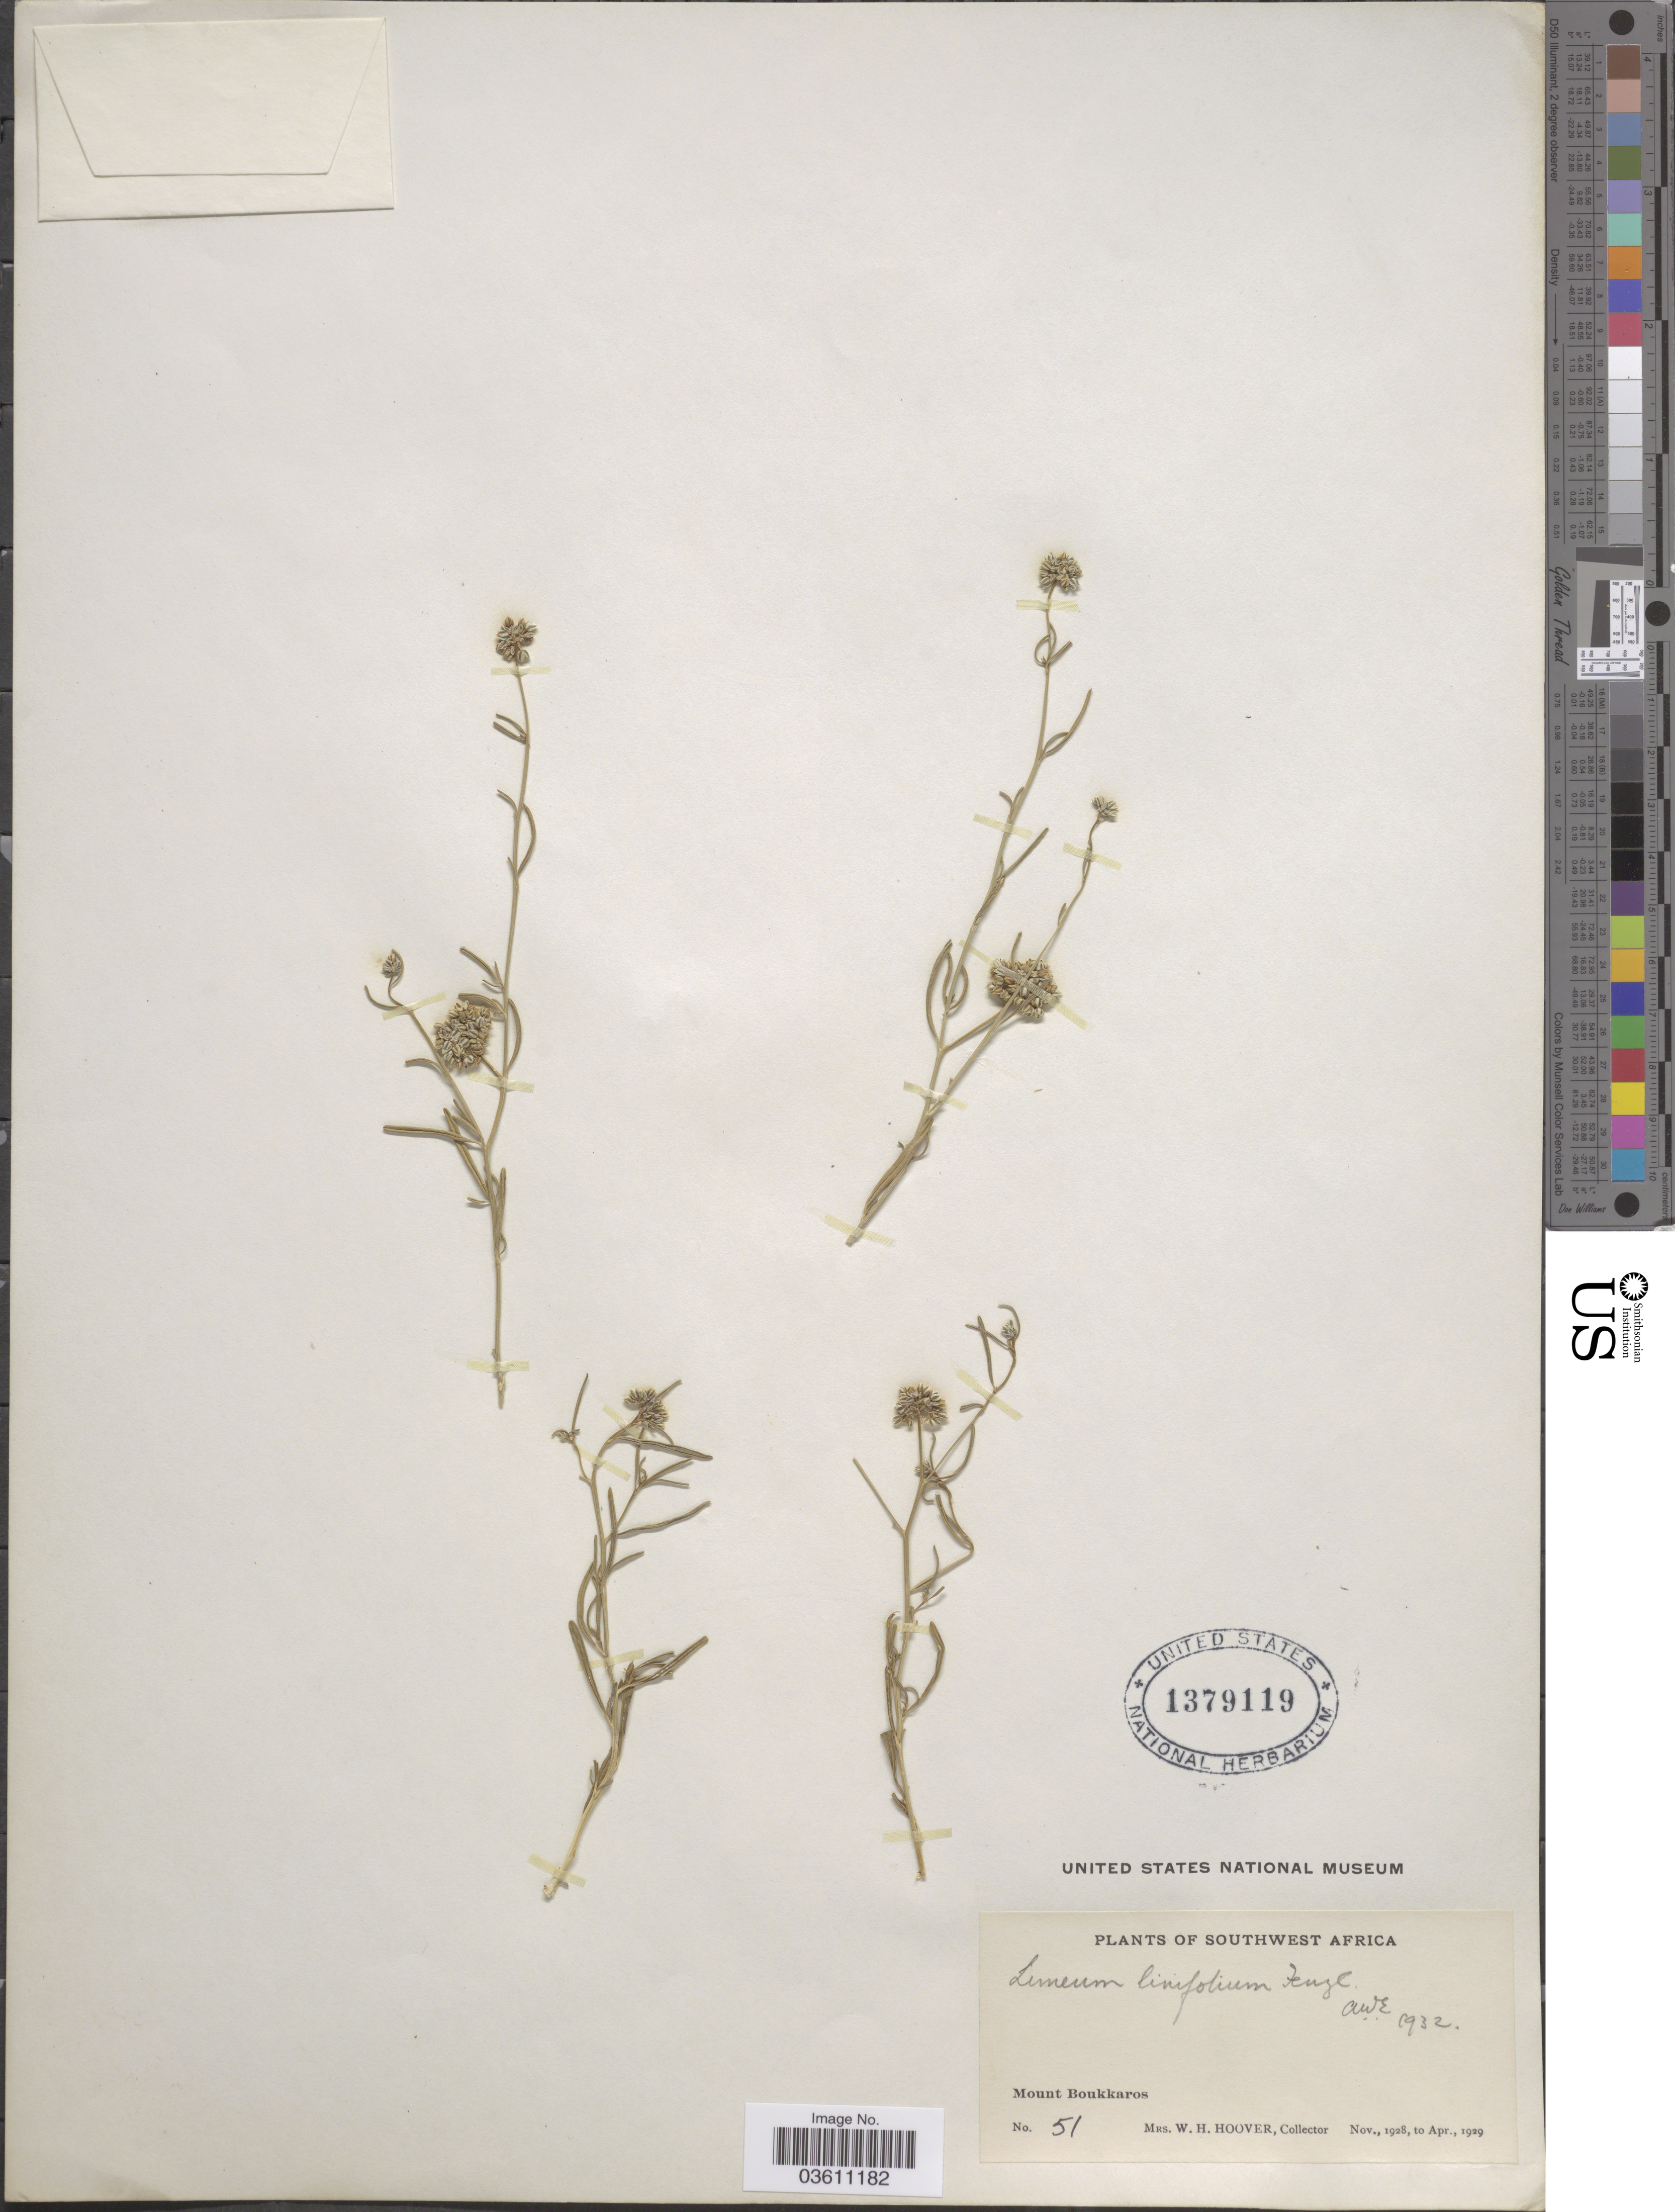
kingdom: Plantae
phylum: Tracheophyta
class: Magnoliopsida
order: Caryophyllales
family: Limeaceae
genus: Limeum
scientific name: Limeum linifolium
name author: Fenzl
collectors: W. H. Hoover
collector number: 51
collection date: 1928-11/1929-04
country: Namibia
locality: Southwest Africa. Mount Boukkaros.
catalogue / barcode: US 1379119